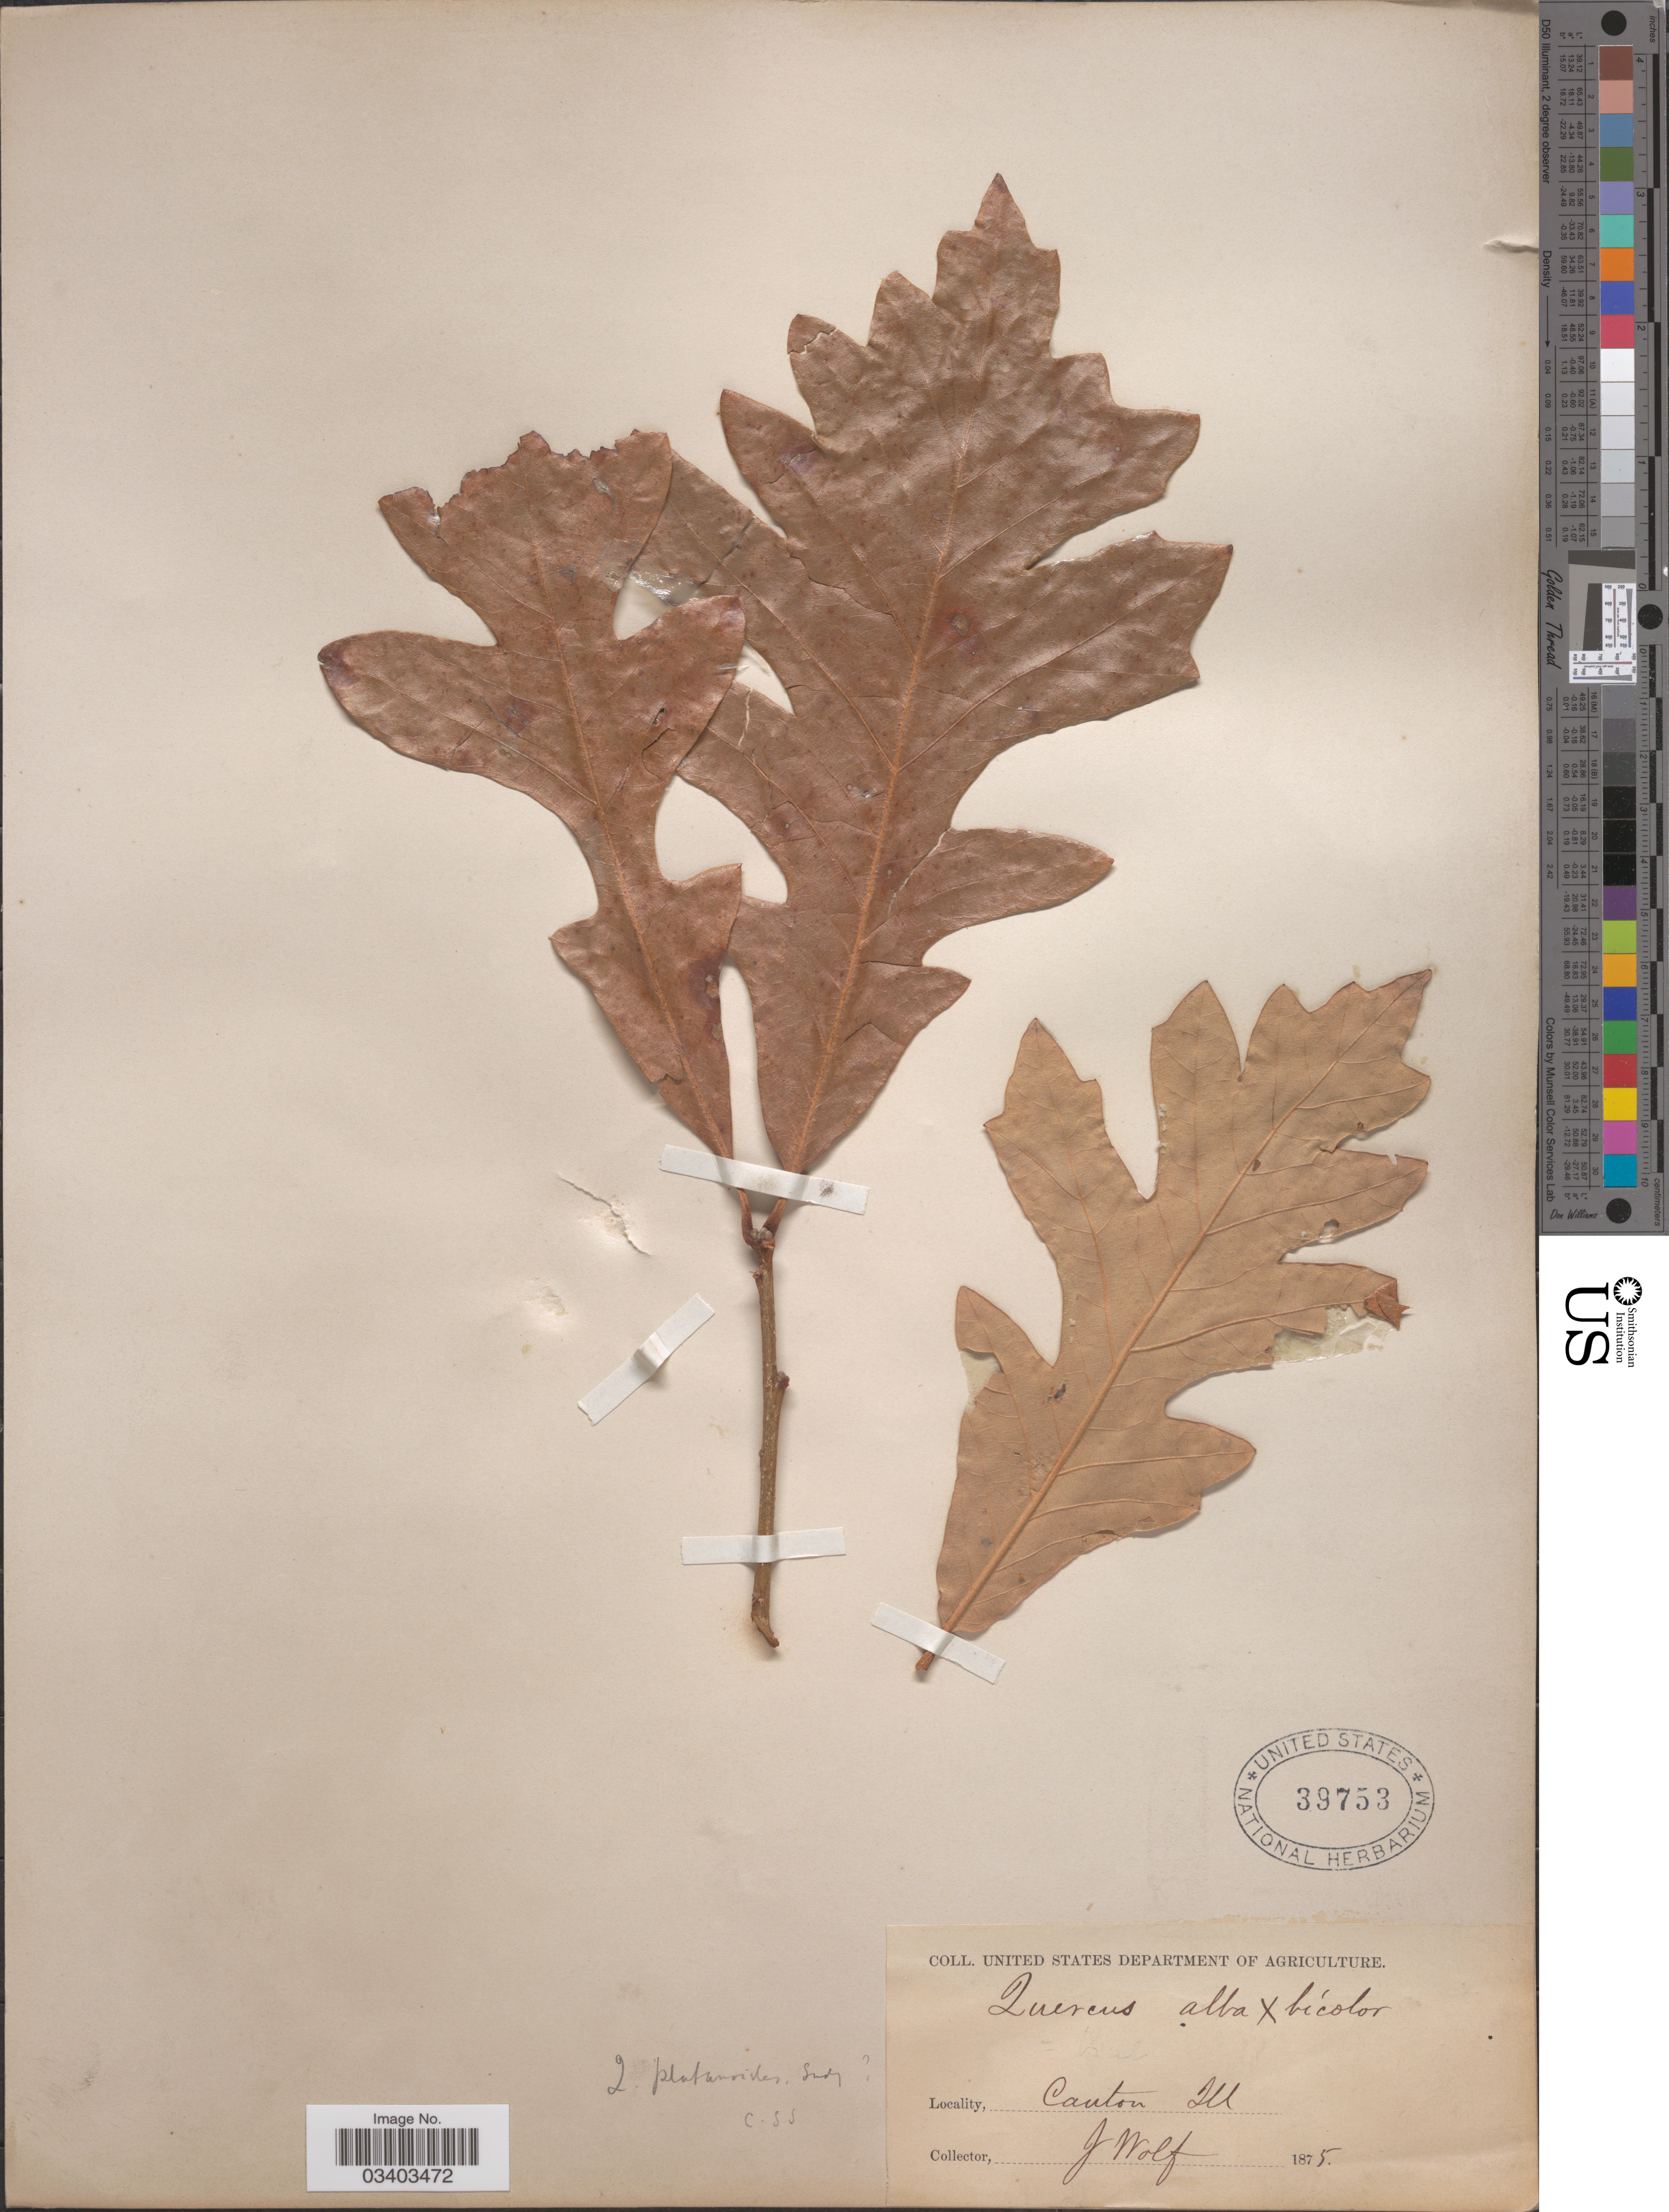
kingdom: Plantae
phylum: Tracheophyta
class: Magnoliopsida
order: Fagales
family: Fagaceae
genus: Quercus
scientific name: Quercus bicolor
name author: Willd.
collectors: J. Wolf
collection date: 1875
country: United States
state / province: Illinois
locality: Canton.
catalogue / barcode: US 39753